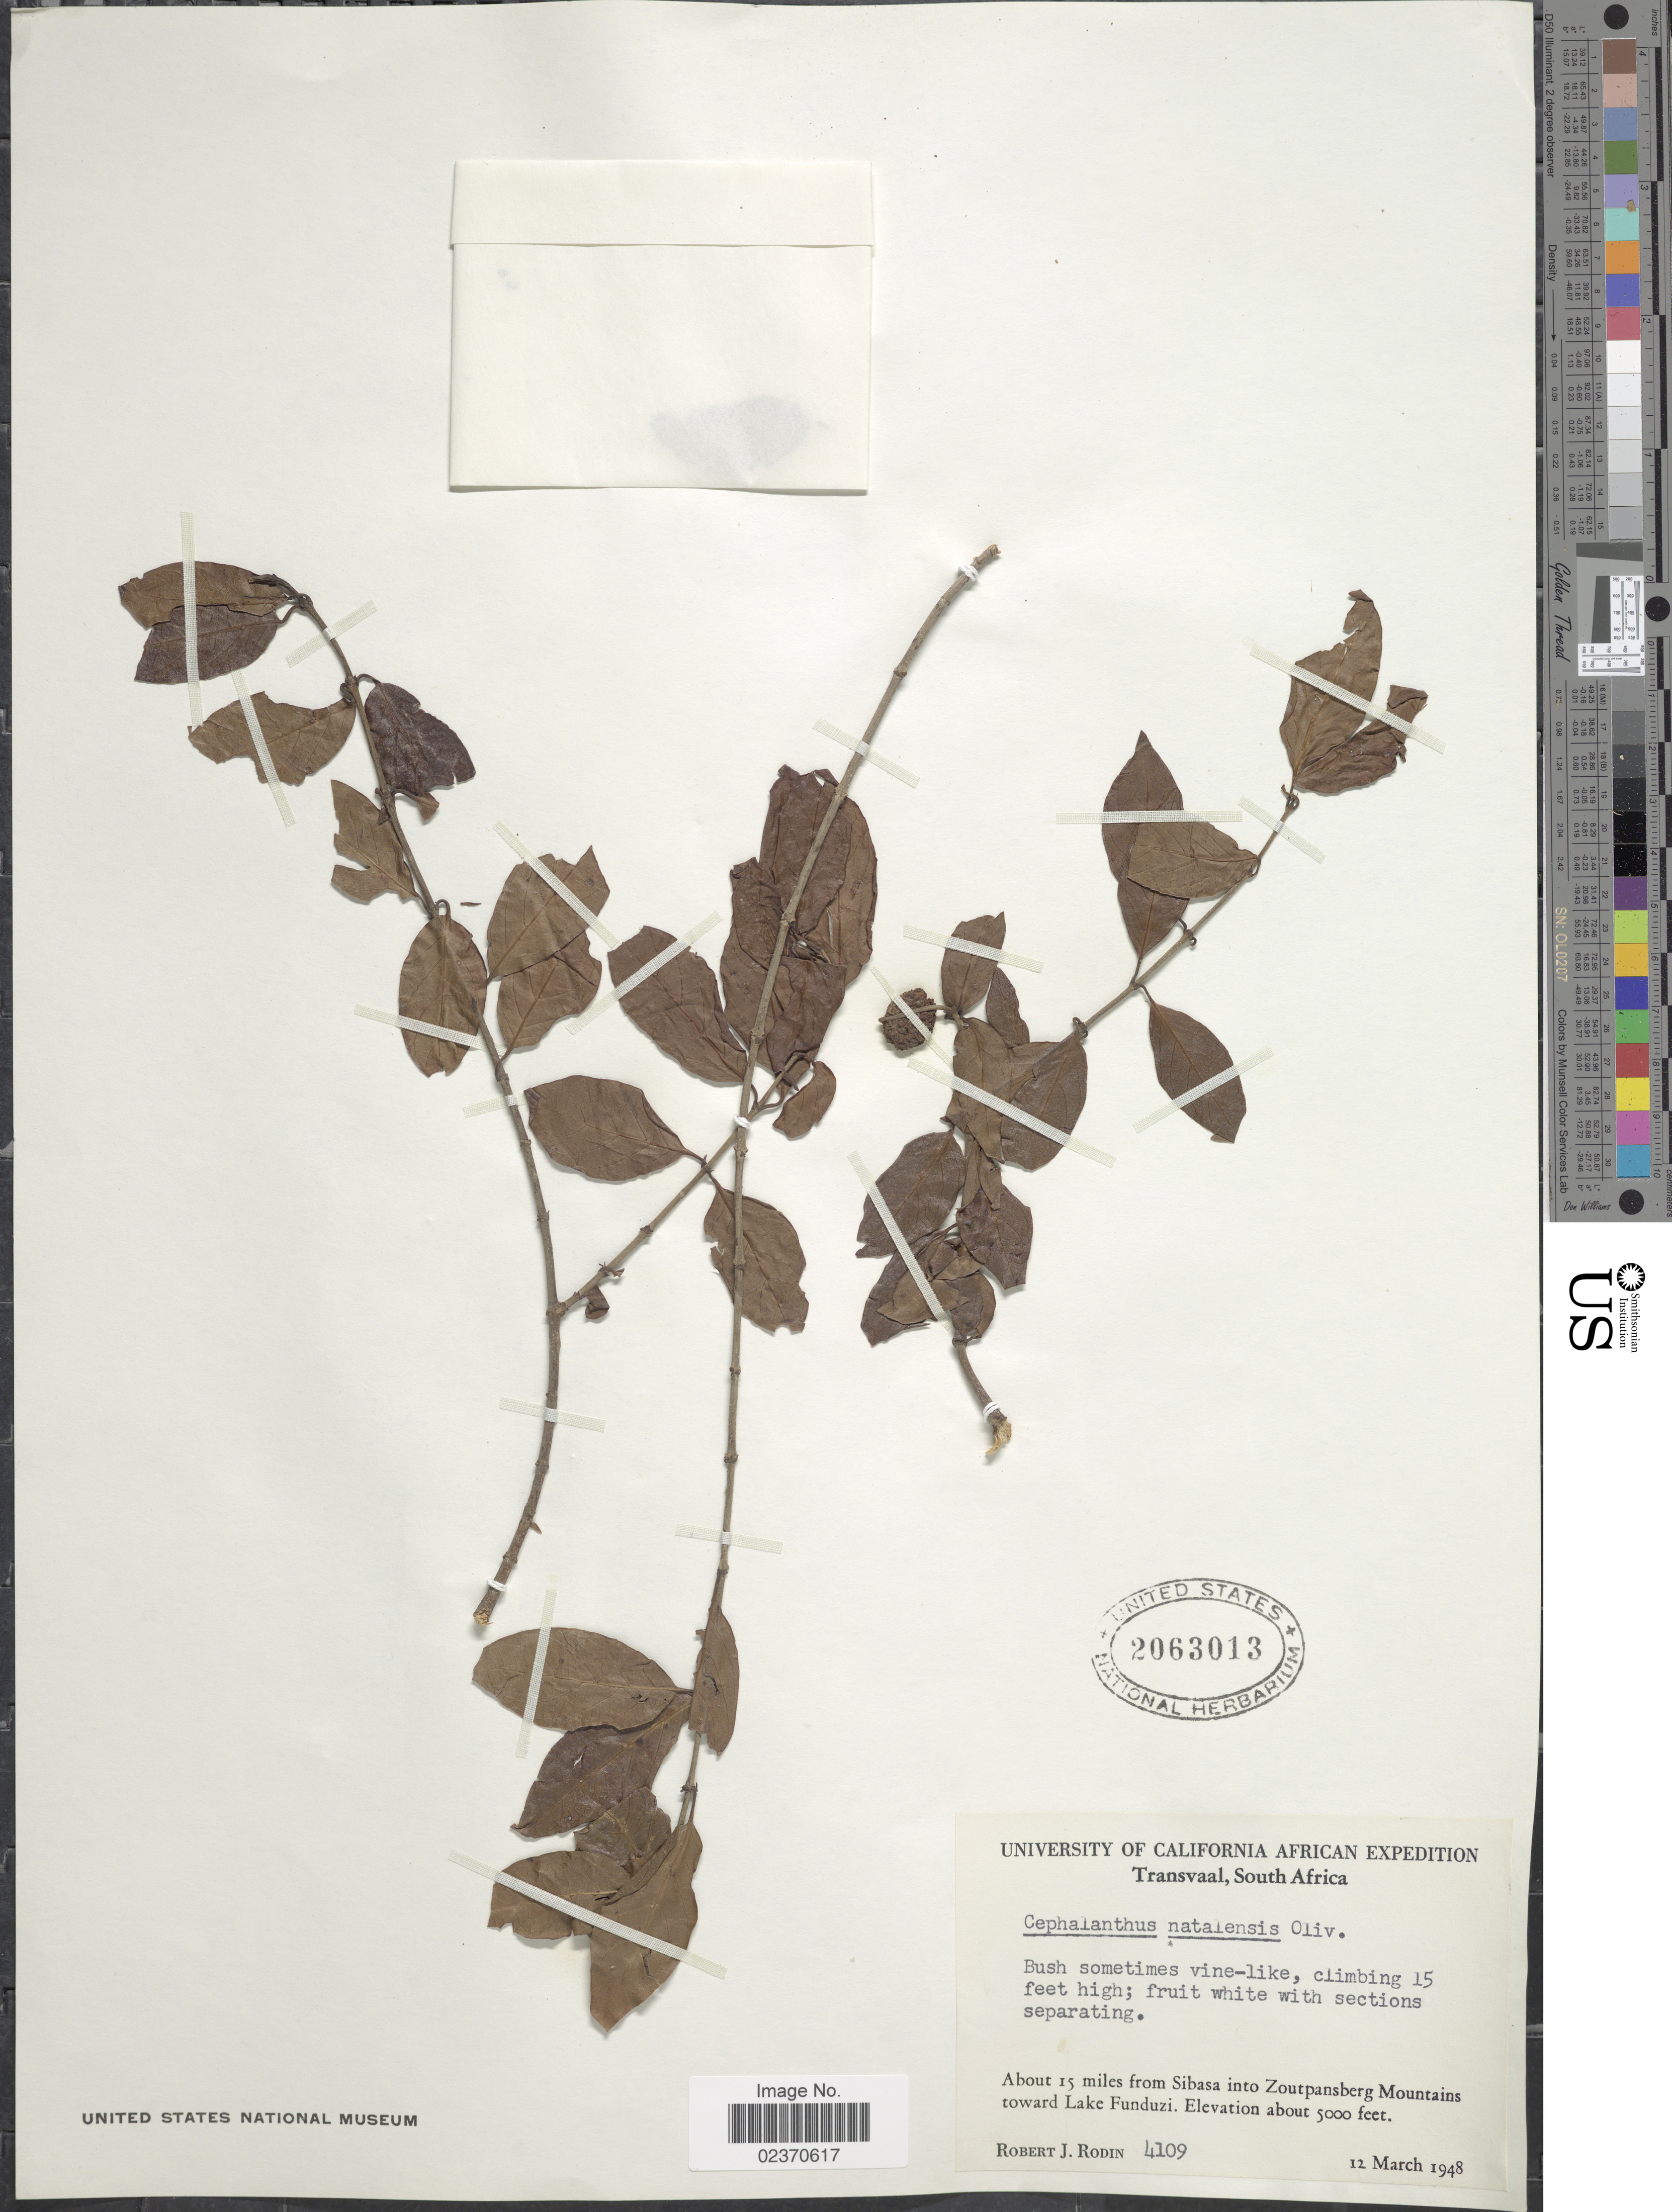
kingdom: Plantae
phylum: Tracheophyta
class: Magnoliopsida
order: Gentianales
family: Rubiaceae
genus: Cephalanthus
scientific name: Cephalanthus natalensis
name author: Oliv.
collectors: R. J. Rodin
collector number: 4109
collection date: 1948-03-12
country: South Africa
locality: Transvaal, South Africa, About 15 miles from Sibasa into Zoutpansberg Mountains toward Lake Funduzi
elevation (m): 1524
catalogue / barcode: US 2063013